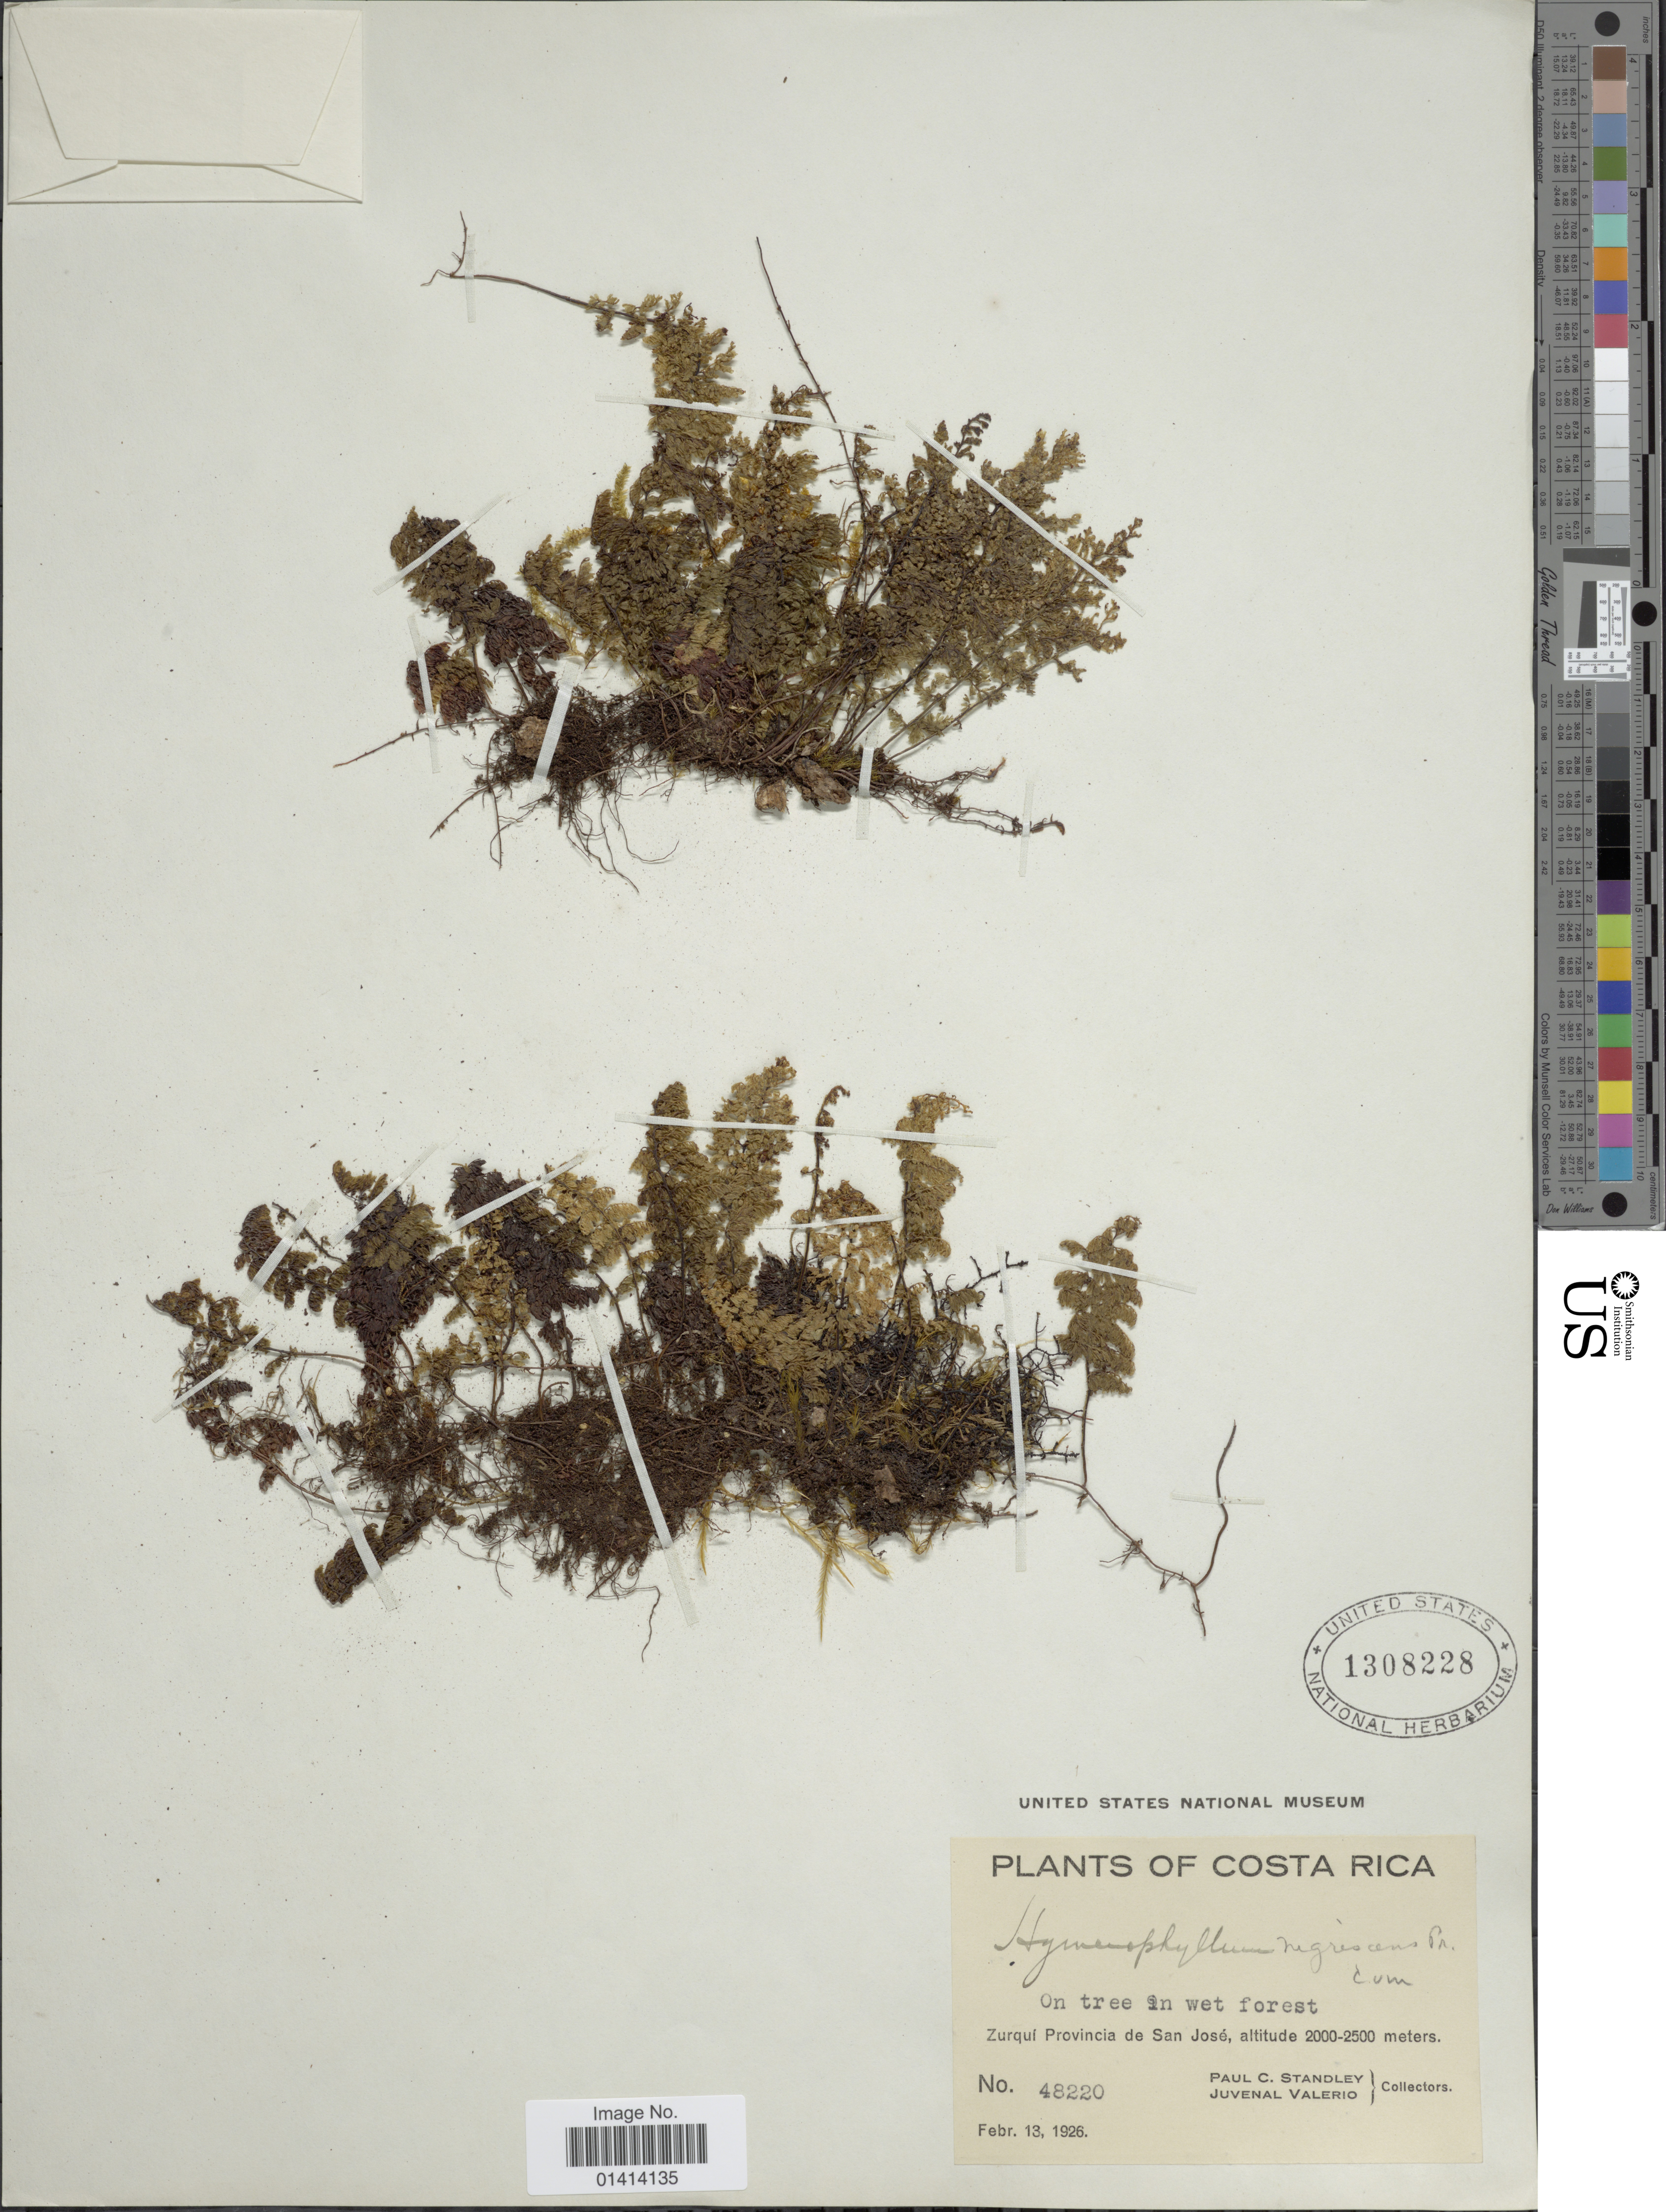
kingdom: Plantae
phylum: Tracheophyta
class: Polypodiopsida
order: Hymenophyllales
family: Hymenophyllaceae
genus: Hymenophyllum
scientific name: Hymenophyllum myriocarpum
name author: Hook.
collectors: P. C. Standley & J. Valerio R.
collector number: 48220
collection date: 1926-02-13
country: Costa Rica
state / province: San José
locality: Zurqui Provincia de San José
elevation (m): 2000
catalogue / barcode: US 1308228